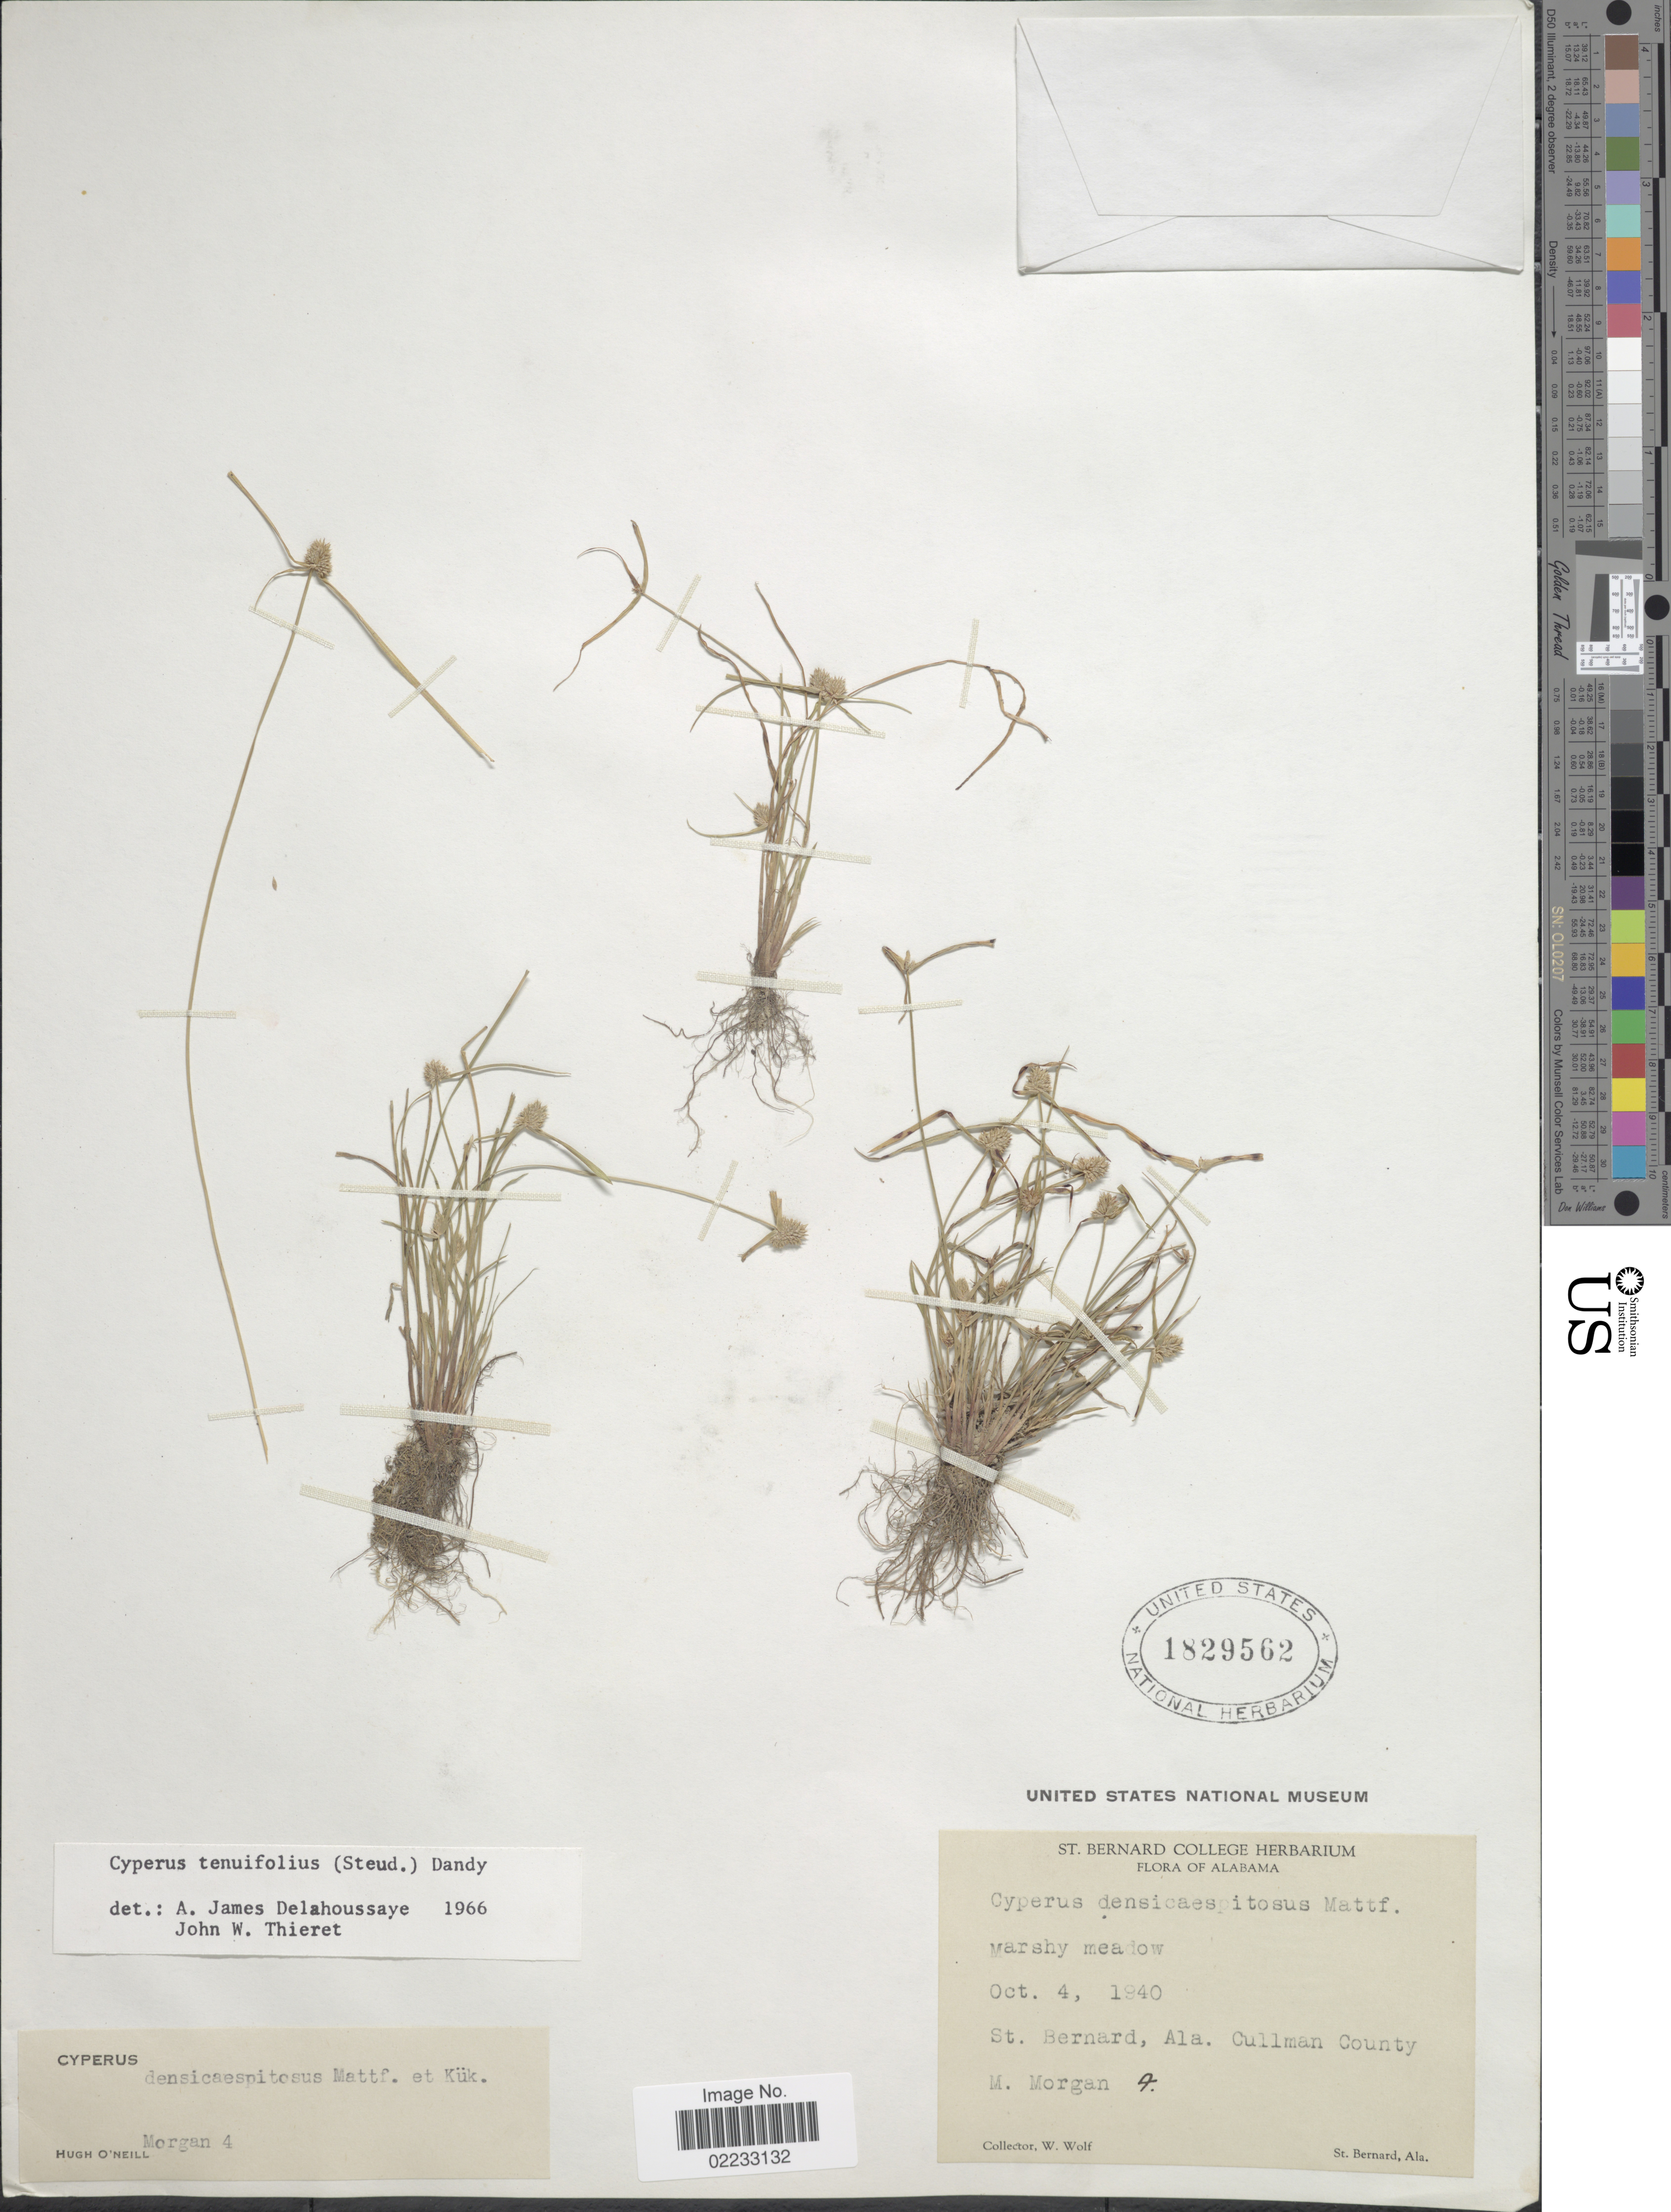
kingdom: Plantae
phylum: Tracheophyta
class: Liliopsida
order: Poales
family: Cyperaceae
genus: Cyperus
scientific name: Cyperus hortensis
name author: (Salzm. ex Steud.) Dorr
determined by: Strong, Mark T., (BOT), Smithsonian Institution - National Museum of Natural History (UNITED STATES)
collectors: W. Wolf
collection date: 1940-10-04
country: United States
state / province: Alabama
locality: St. Bernard, Cullman County, M. Morgan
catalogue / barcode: US 1829562